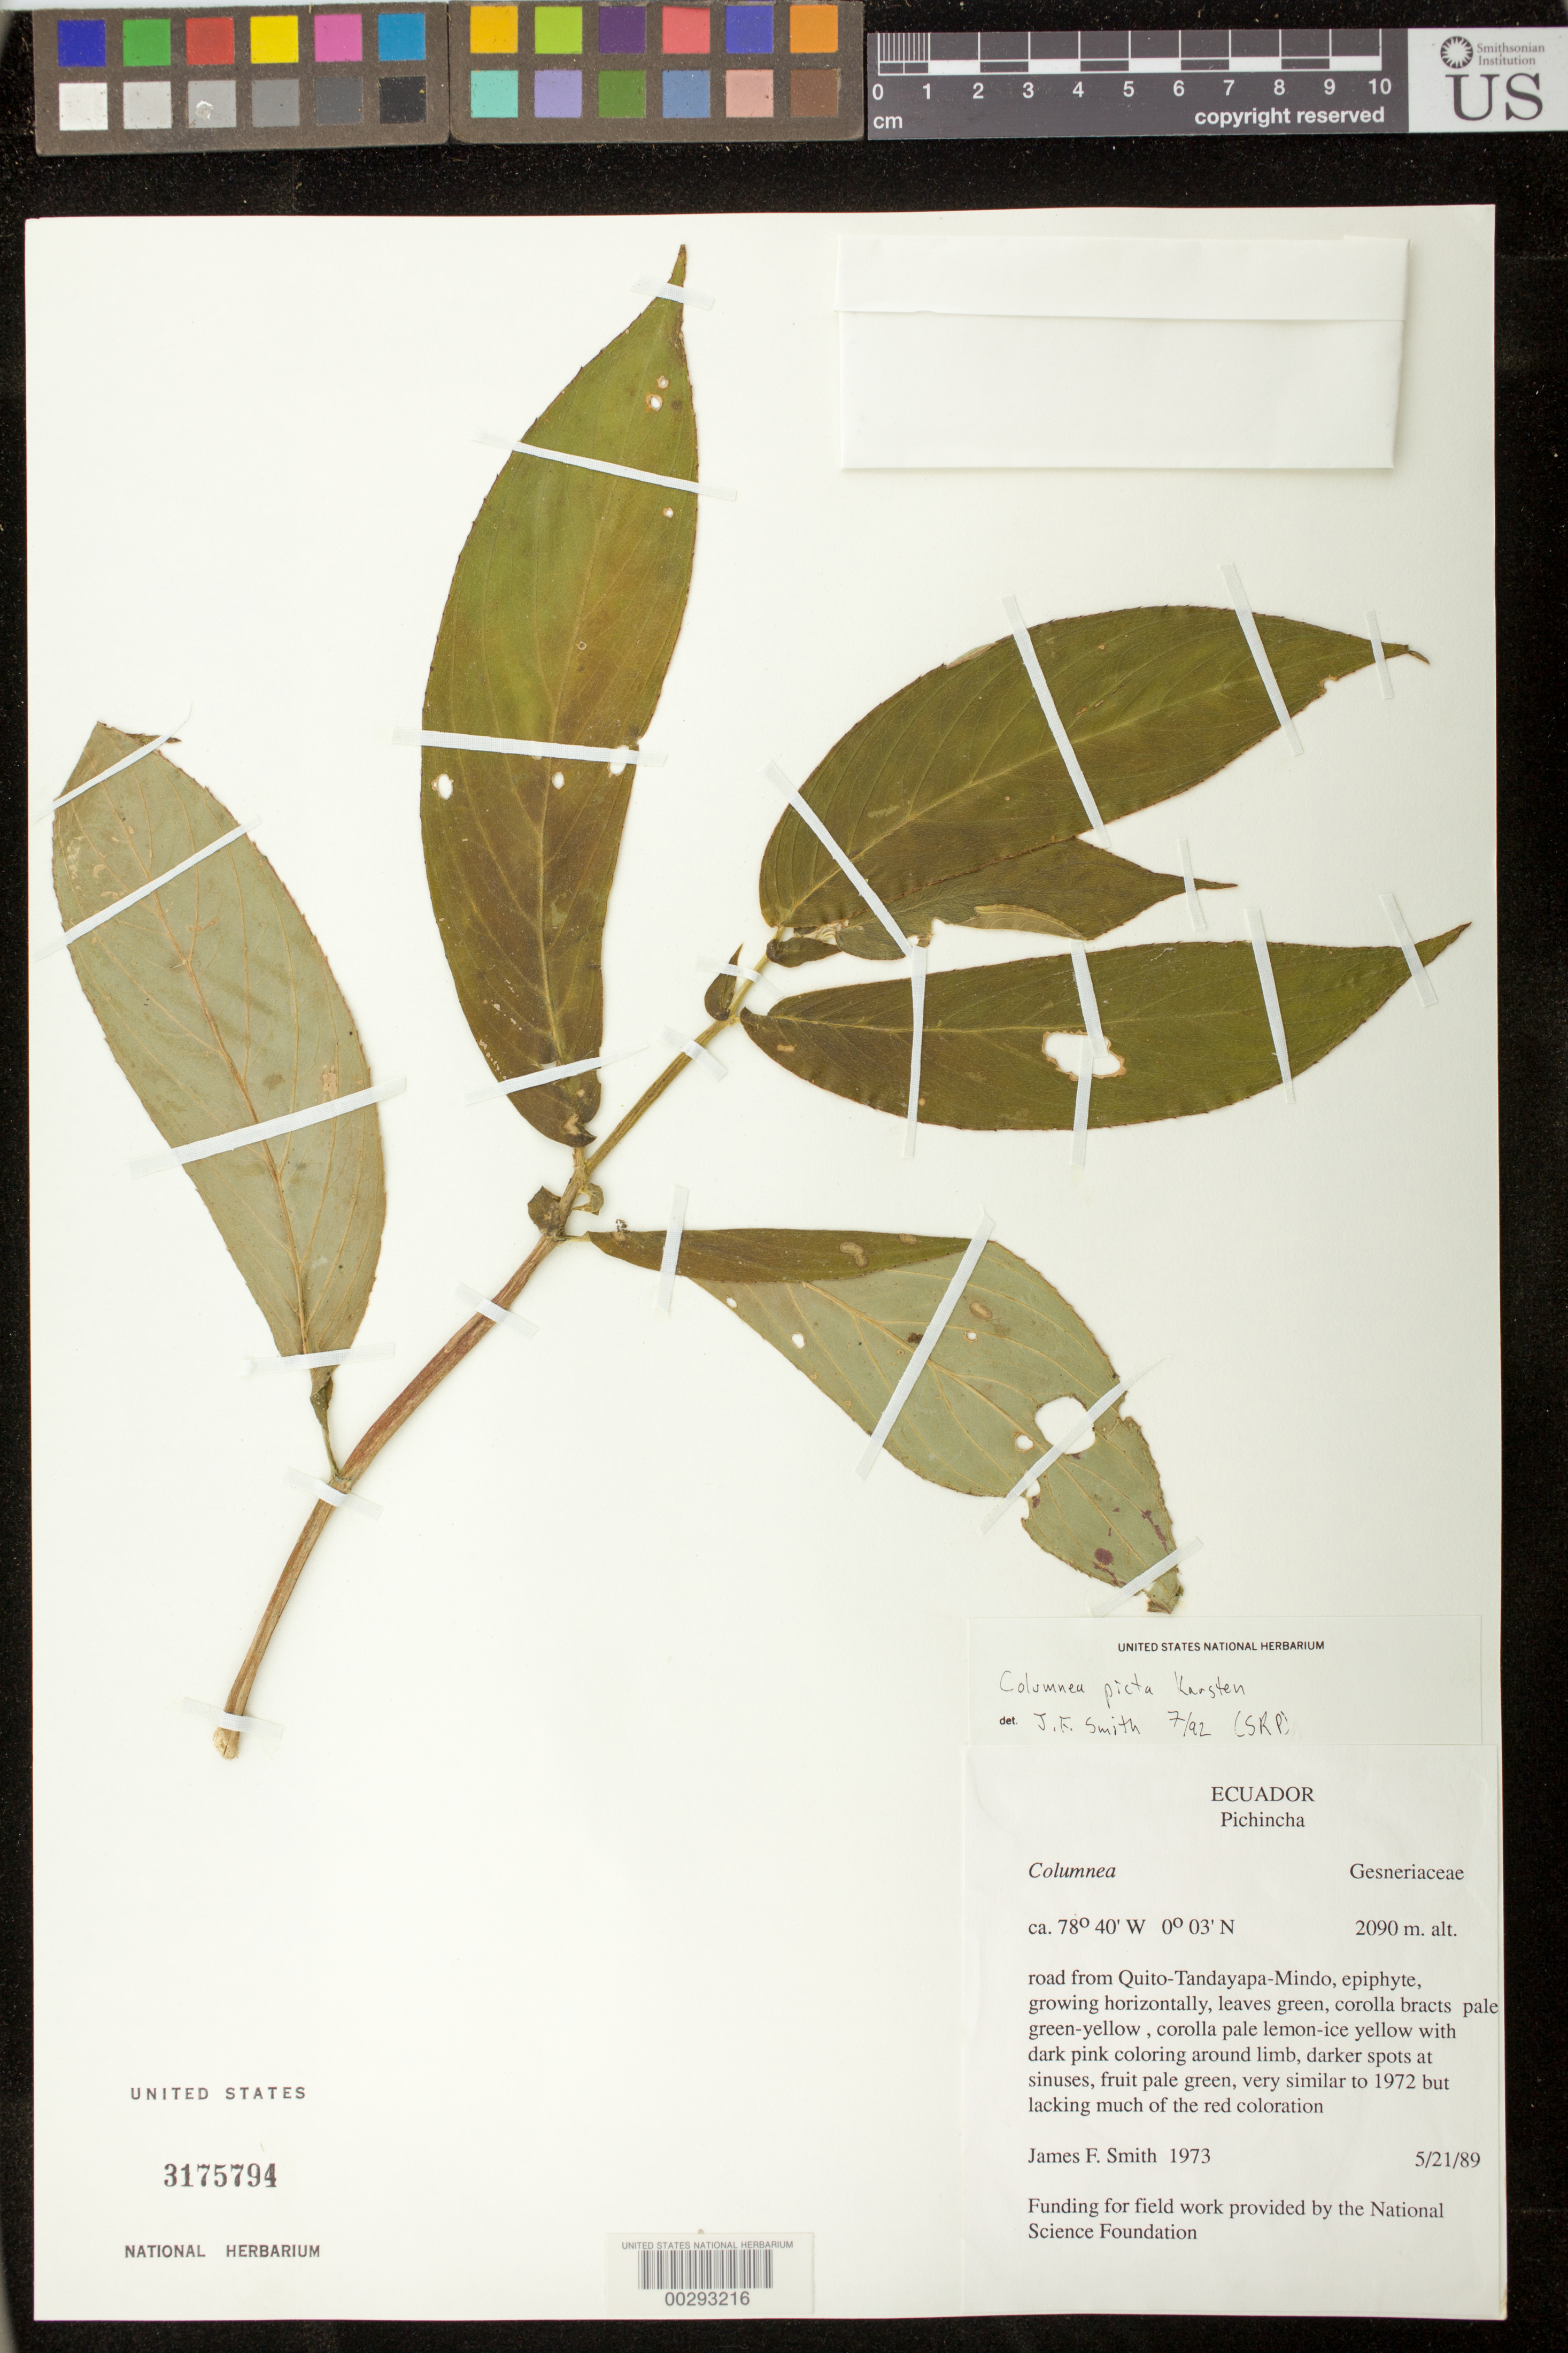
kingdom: Plantae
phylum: Tracheophyta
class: Magnoliopsida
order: Lamiales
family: Gesneriaceae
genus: Columnea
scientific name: Columnea karsteniana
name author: Singh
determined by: Skog, Laurence E.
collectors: J. Smith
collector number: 1973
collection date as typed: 21 May 1989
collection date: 1989-05-21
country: Ecuador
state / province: Pichincha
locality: From Quito-Tandayapa-Mindo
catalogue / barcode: US 3175794